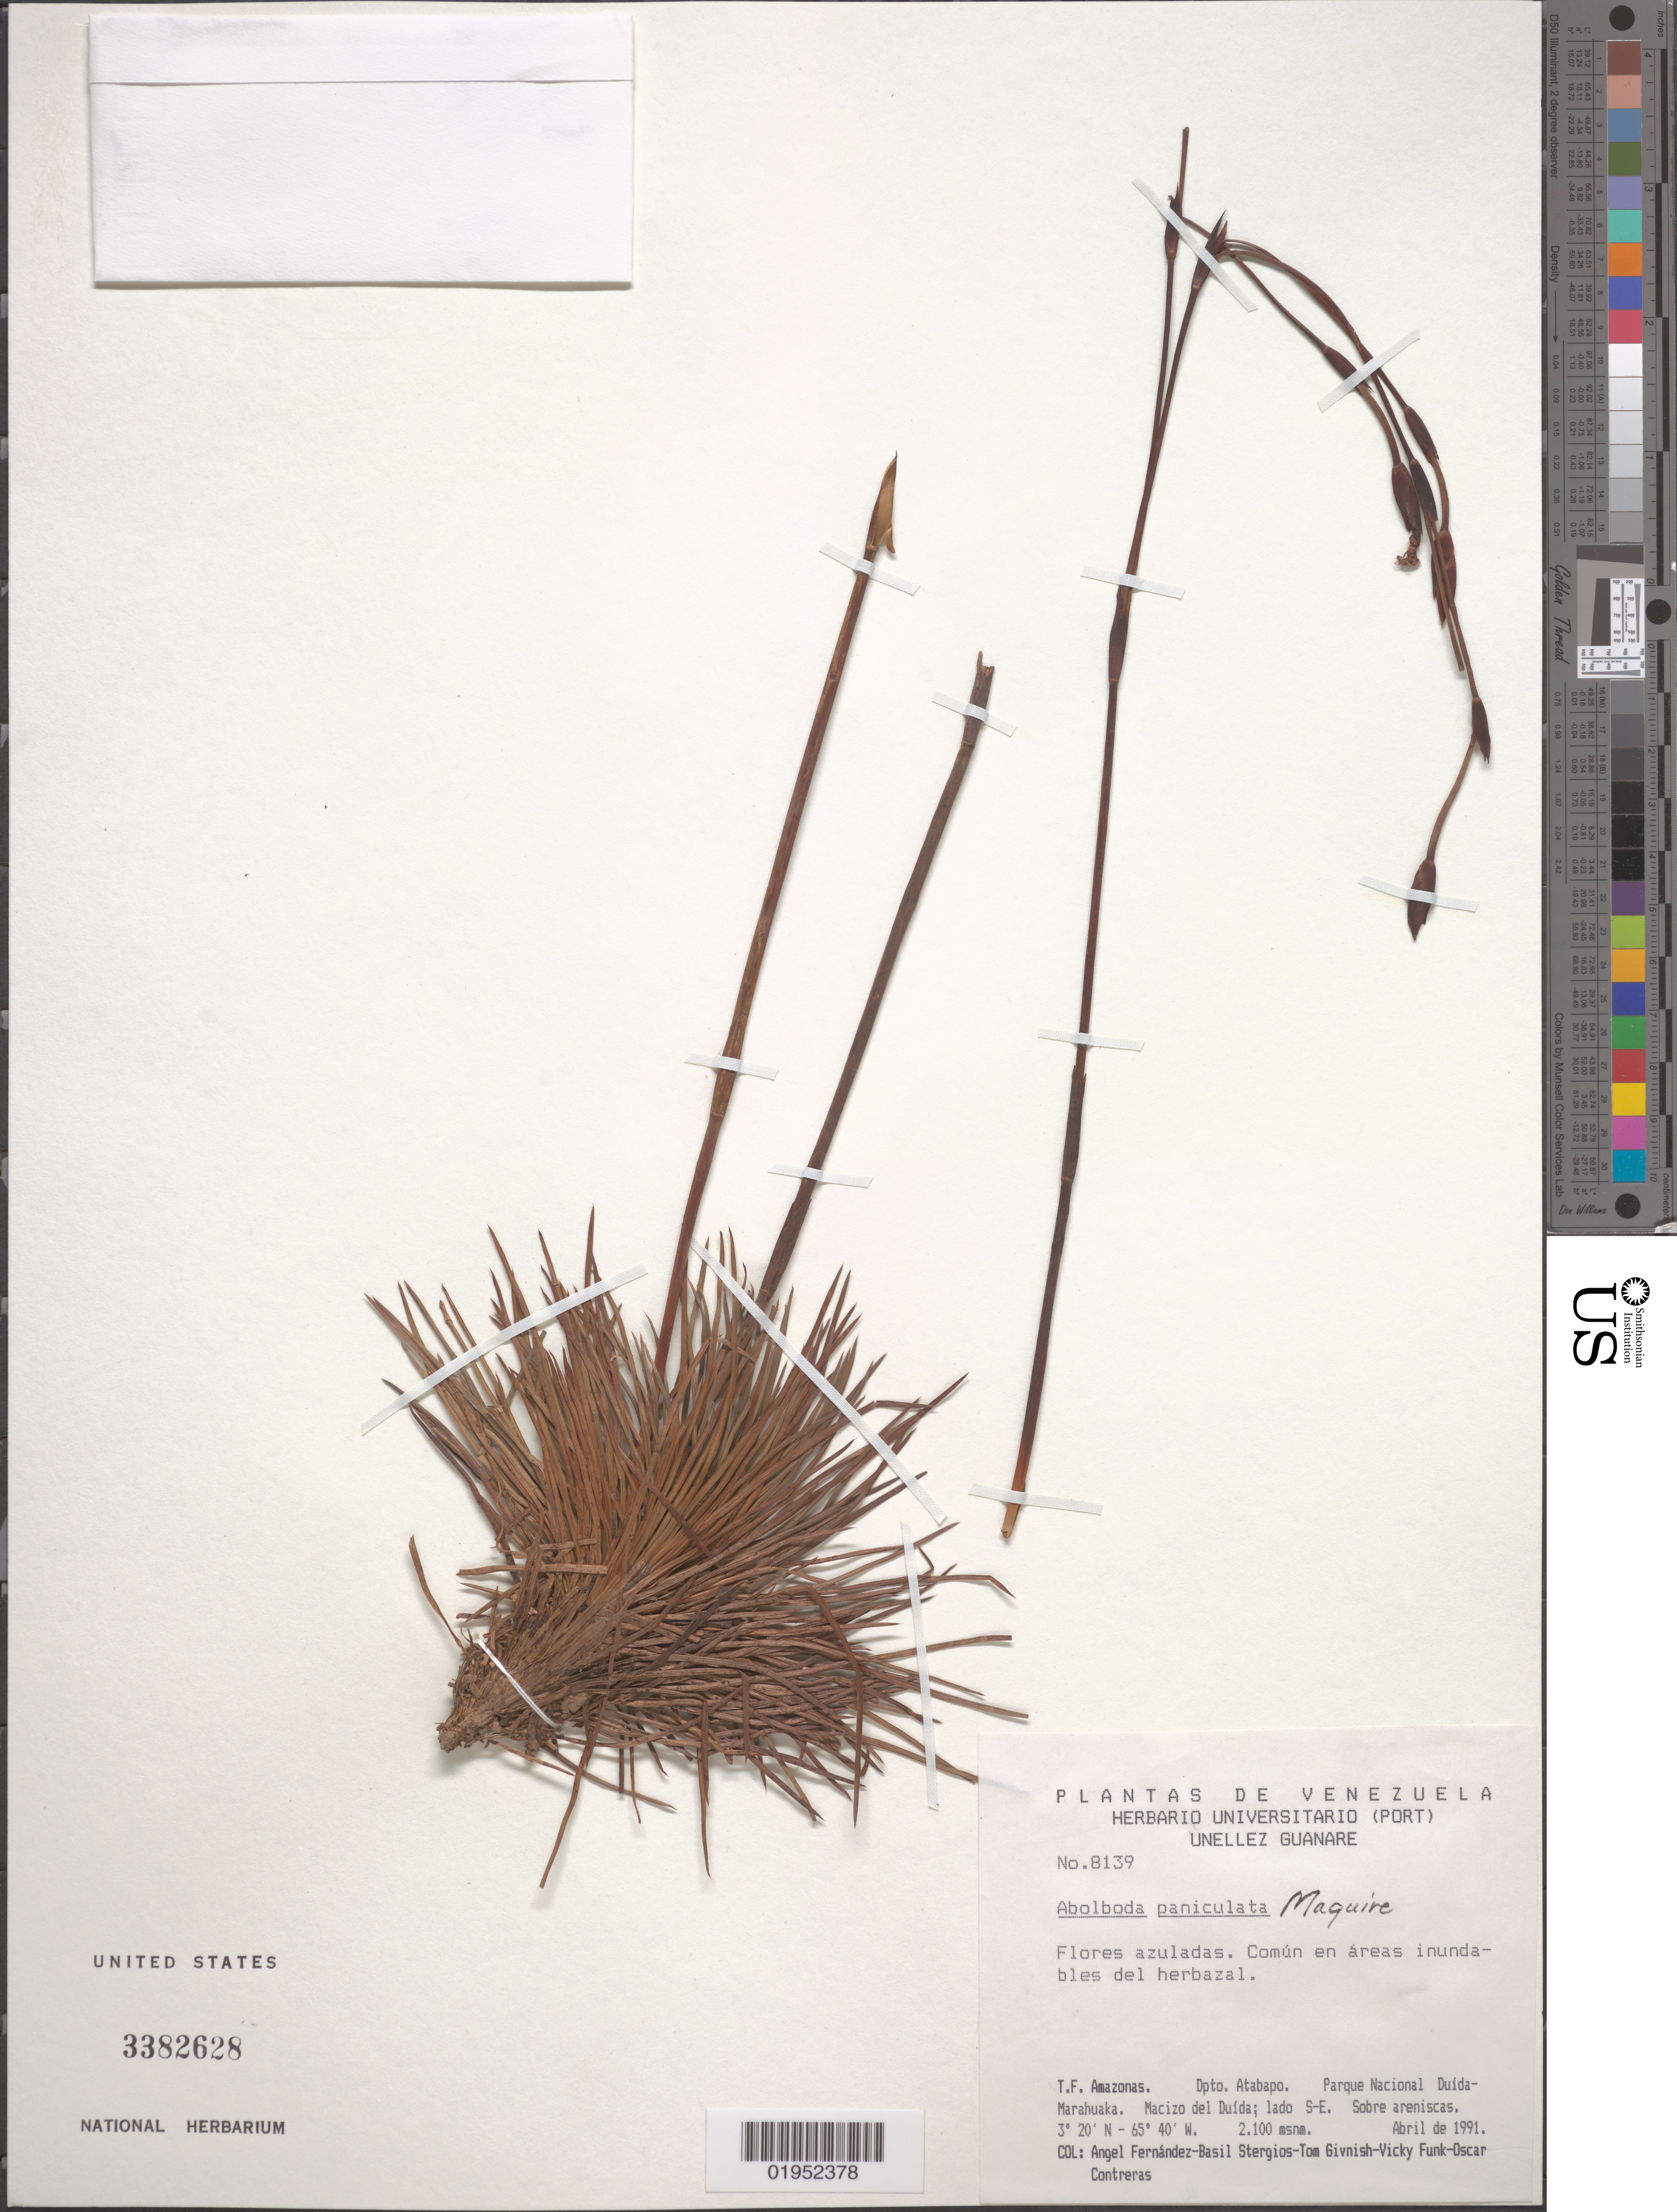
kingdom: Plantae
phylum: Tracheophyta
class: Liliopsida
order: Poales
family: Xyridaceae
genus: Abolboda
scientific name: Abolboda paniculata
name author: Maguire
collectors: A. Fernández, B. G. Stergios, T. J. Givnish, V. Funk & O. Contreras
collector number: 8139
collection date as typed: Apr-91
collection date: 1991-04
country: Venezuela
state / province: Amazonas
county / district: Atabapo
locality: Parque Nacional Duída-Marahuaka, Macizo del Duída, lado SE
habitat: Comun en areas inundables del herazal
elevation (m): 2100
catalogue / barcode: US 3382628